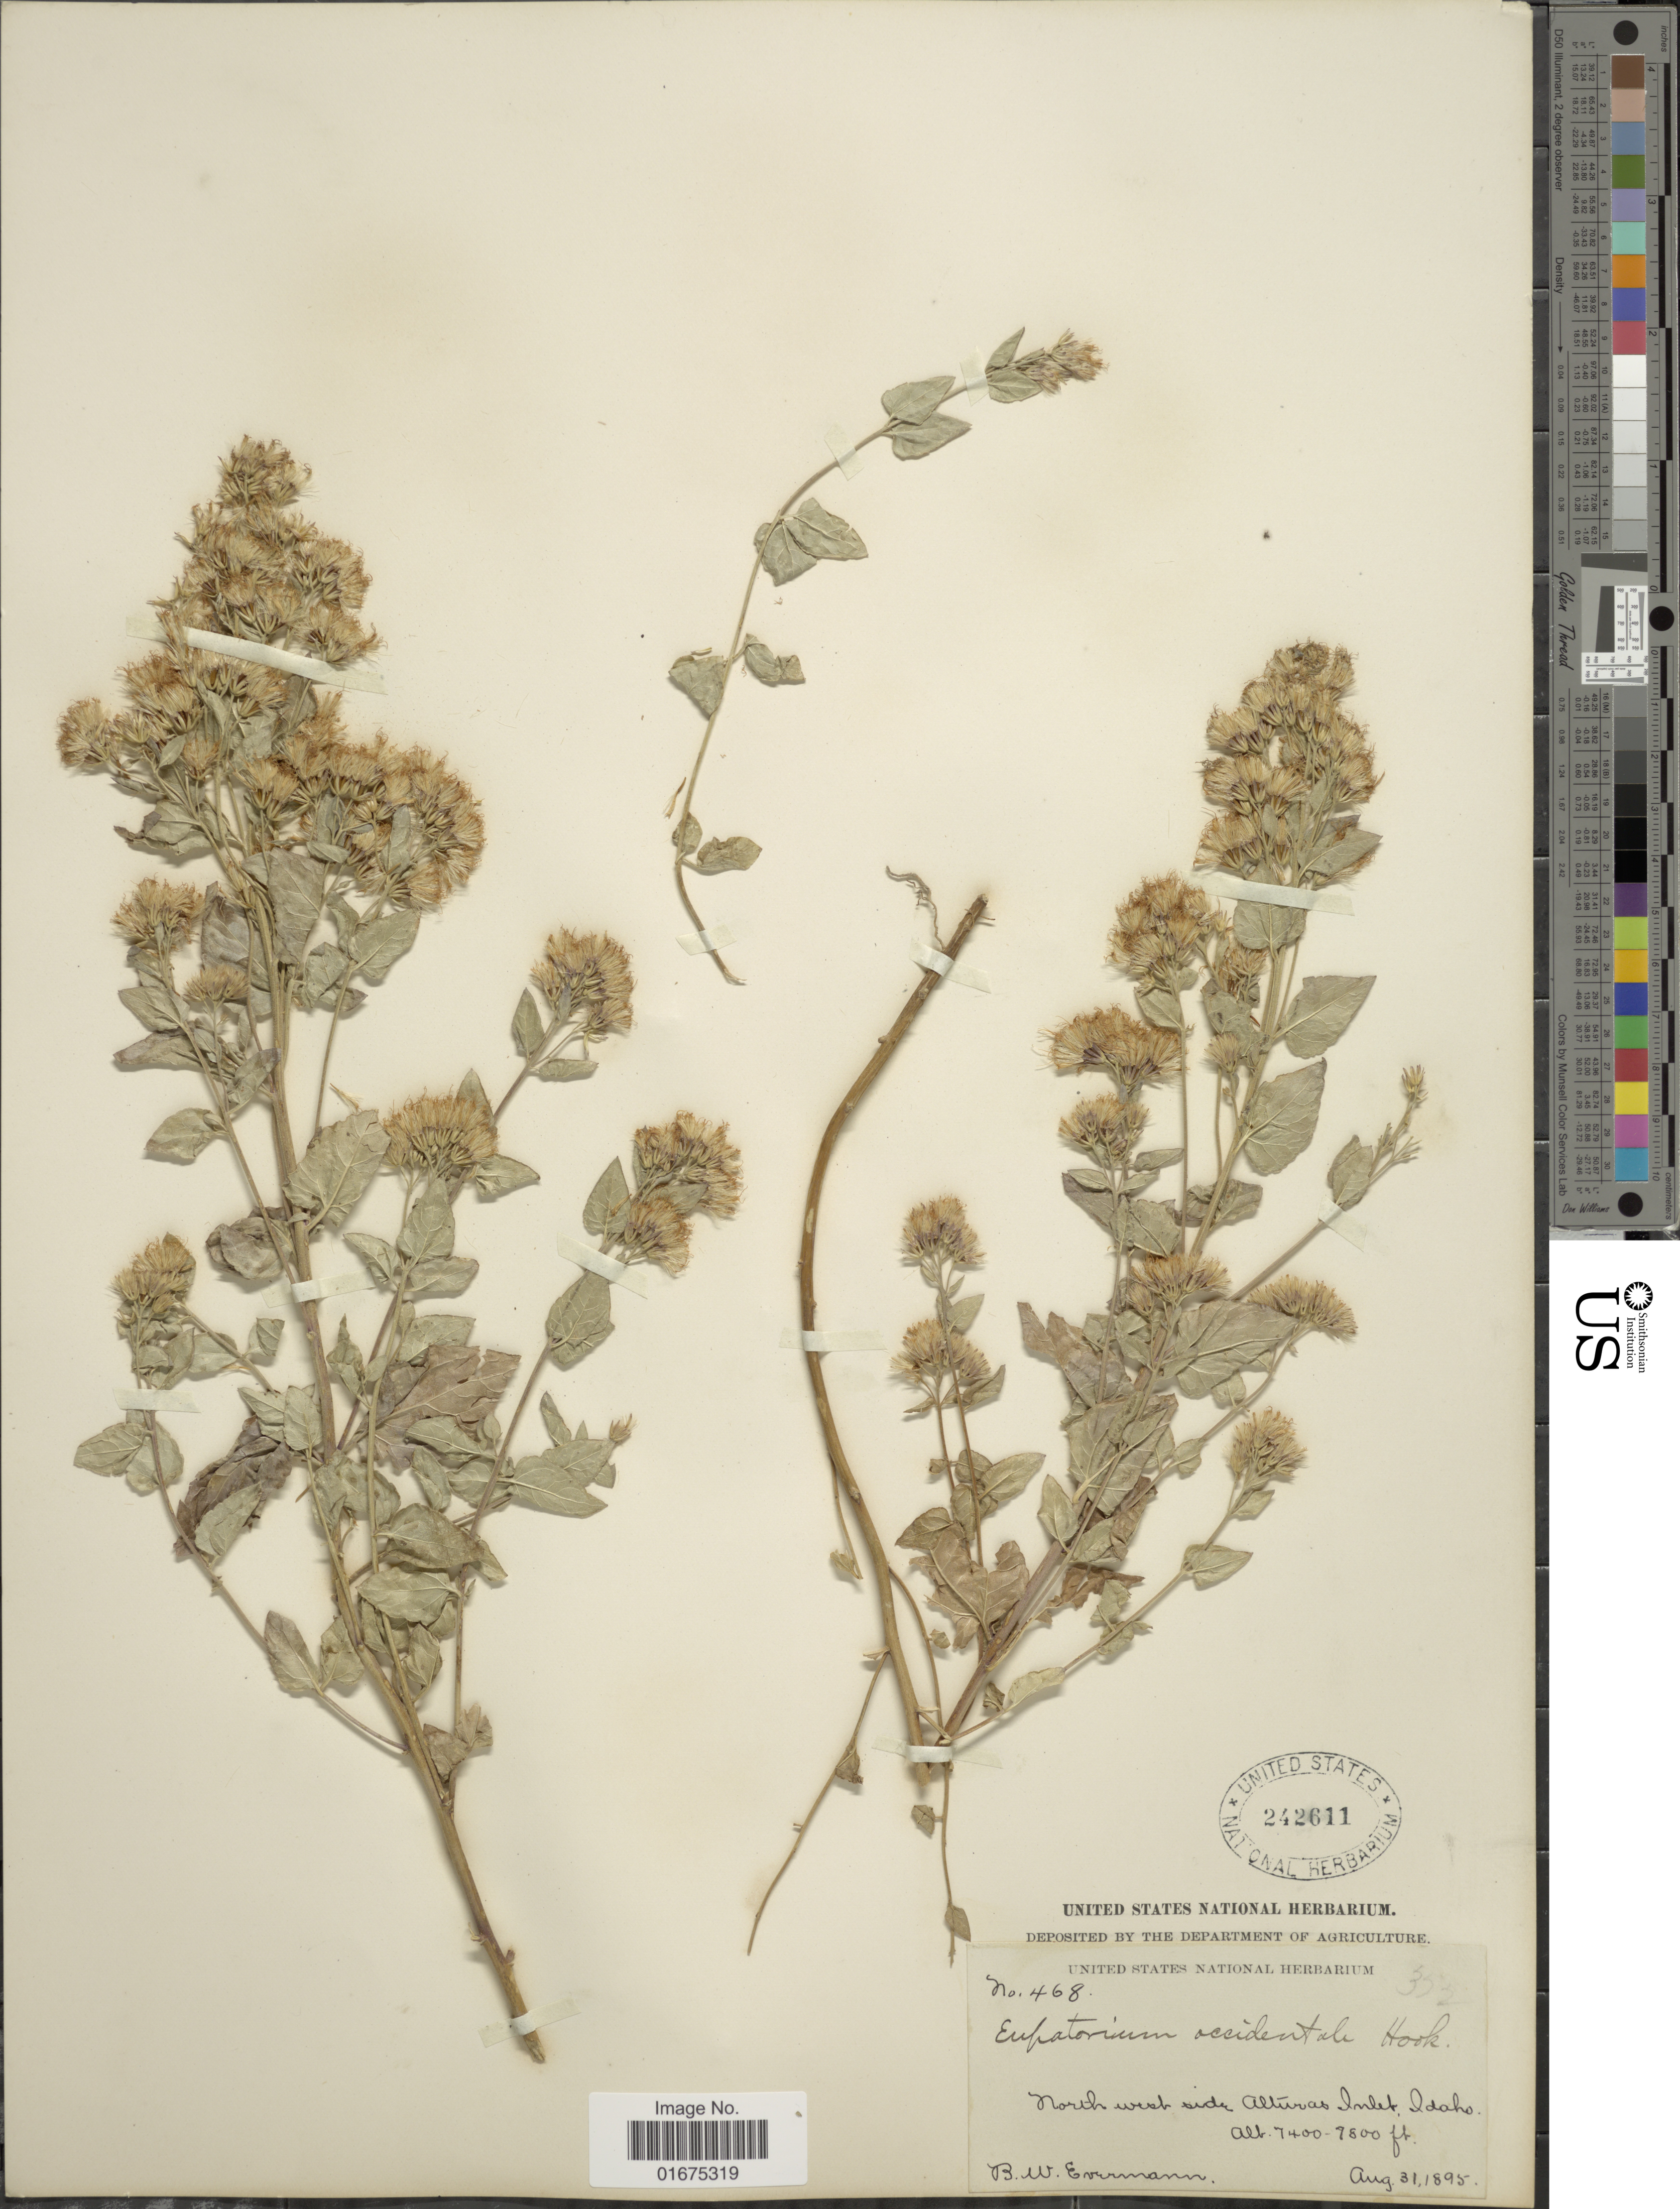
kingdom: Plantae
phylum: Tracheophyta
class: Magnoliopsida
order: Asterales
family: Asteraceae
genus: Ageratina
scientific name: Ageratina occidentalis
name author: (Hook.) R.M. King & H. Rob.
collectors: B. W. Evermann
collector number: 468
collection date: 1895-08-31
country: United States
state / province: Idaho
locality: North west side Alturas Inlet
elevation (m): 2256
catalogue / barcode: US 242611